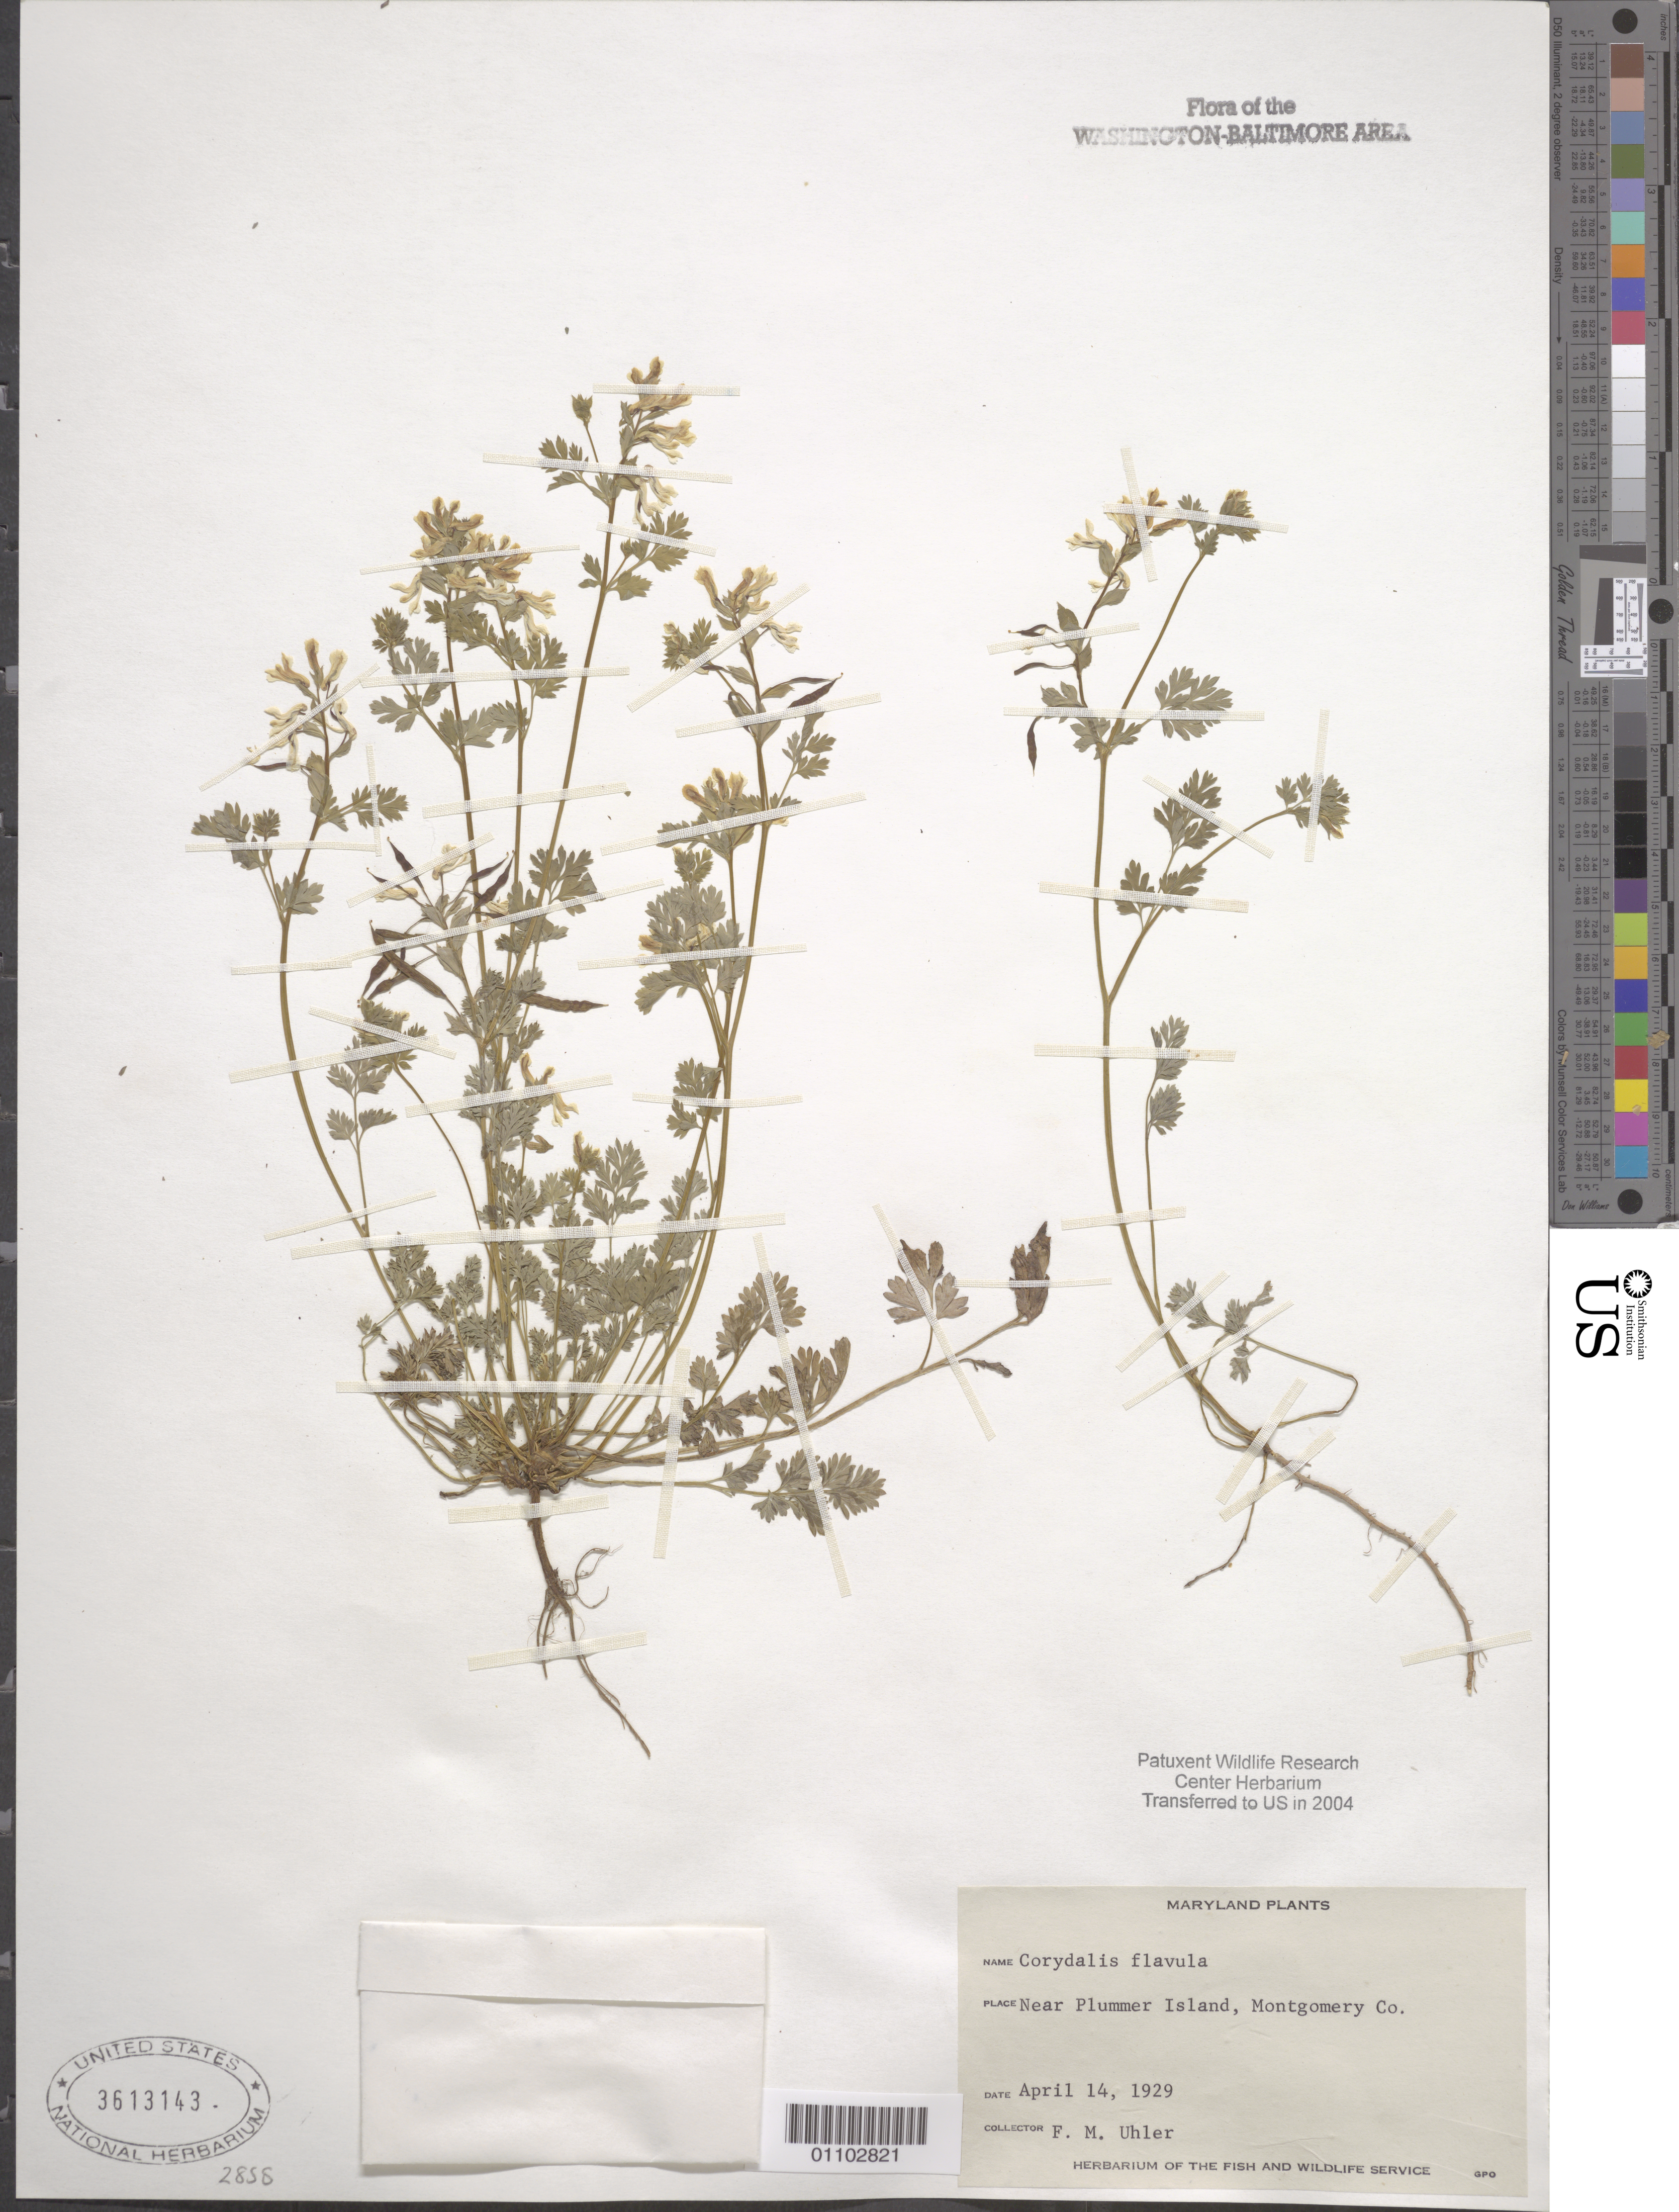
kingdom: Plantae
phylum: Tracheophyta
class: Magnoliopsida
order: Ranunculales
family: Papaveraceae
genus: Corydalis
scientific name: Corydalis flavula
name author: (Raf.) DC.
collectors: F. Uhler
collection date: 1929-04-14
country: United States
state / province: Maryland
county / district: Montgomery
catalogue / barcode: US 3613143